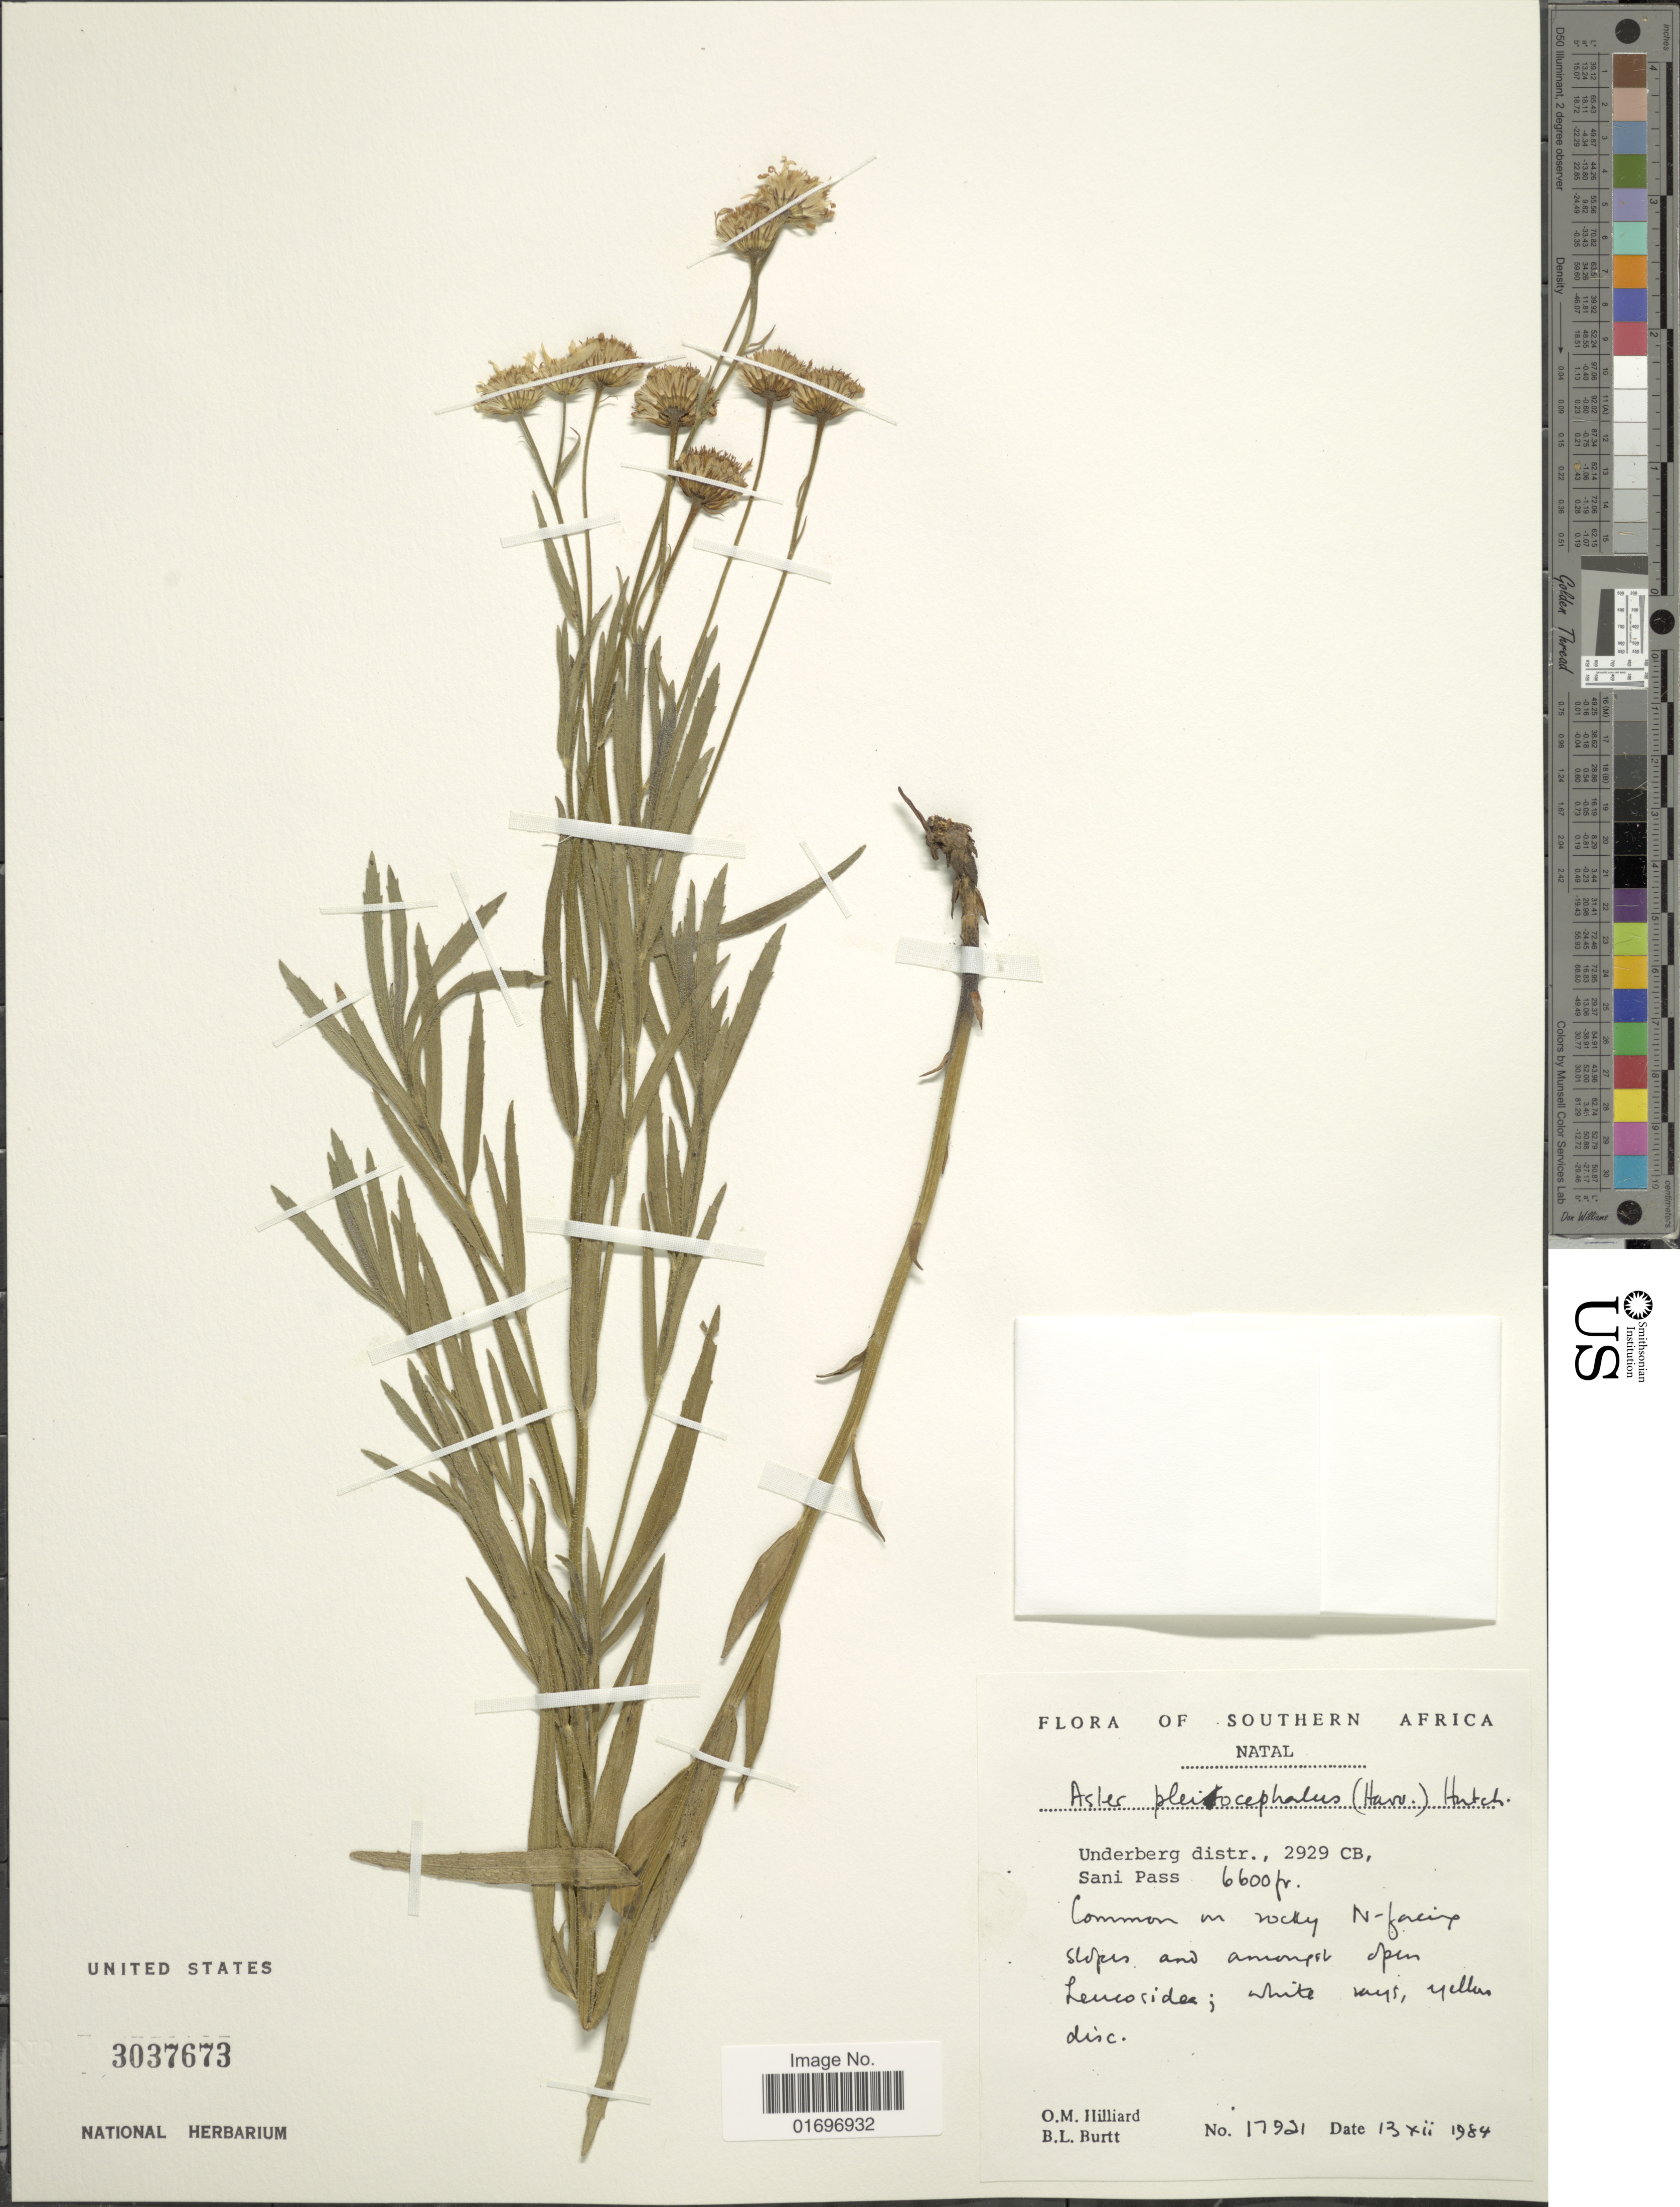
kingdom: Plantae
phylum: Tracheophyta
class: Magnoliopsida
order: Asterales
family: Asteraceae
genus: Aster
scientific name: Aster pleiocephalus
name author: (Harv.) Hutch.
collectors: O. M. Hilliard & B. L. Burtt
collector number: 17931*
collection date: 1984-12-13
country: South Africa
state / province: KwaZulu-Natal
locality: Southern Africa. Natal. Underberg distr., 2929 CB, Sani Pass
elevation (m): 2012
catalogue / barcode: US 3037673